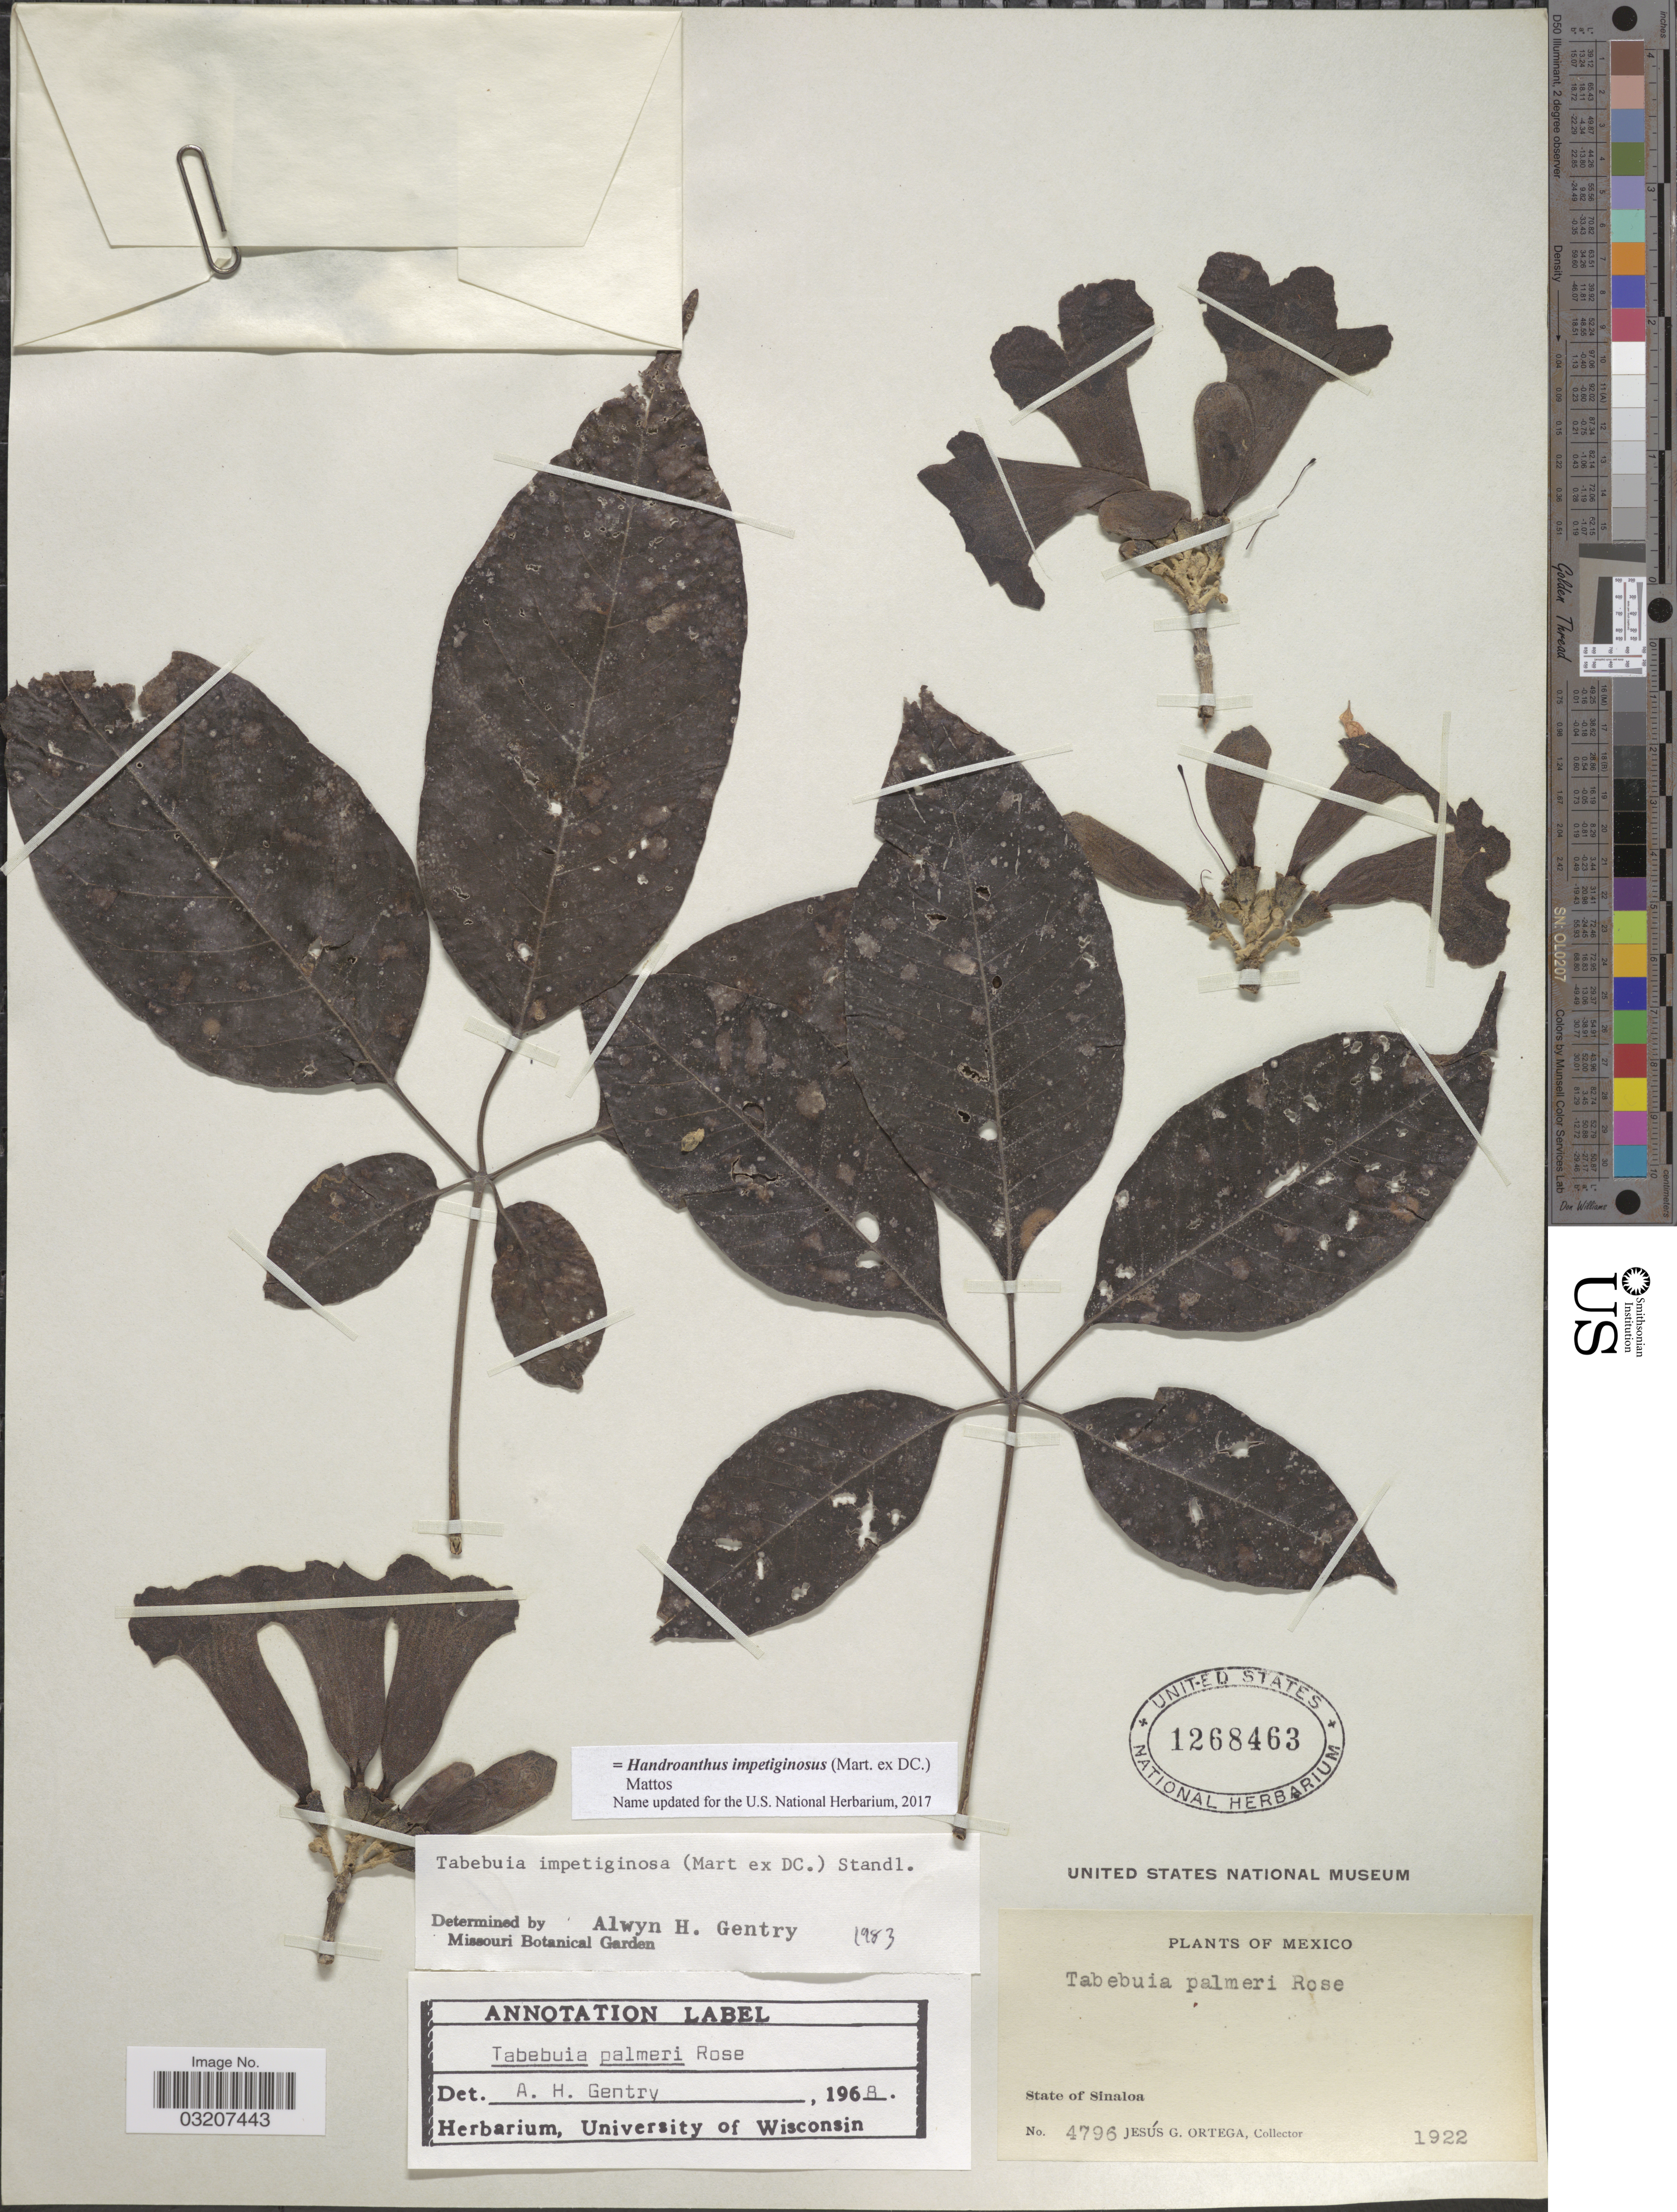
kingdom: Plantae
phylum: Tracheophyta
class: Magnoliopsida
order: Lamiales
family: Bignoniaceae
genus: Handroanthus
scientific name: Handroanthus impetiginosus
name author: (Mart. ex DC.) Mattos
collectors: J. Ortega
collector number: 4796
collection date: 1922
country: Mexico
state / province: Sinaloa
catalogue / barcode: US 1268463